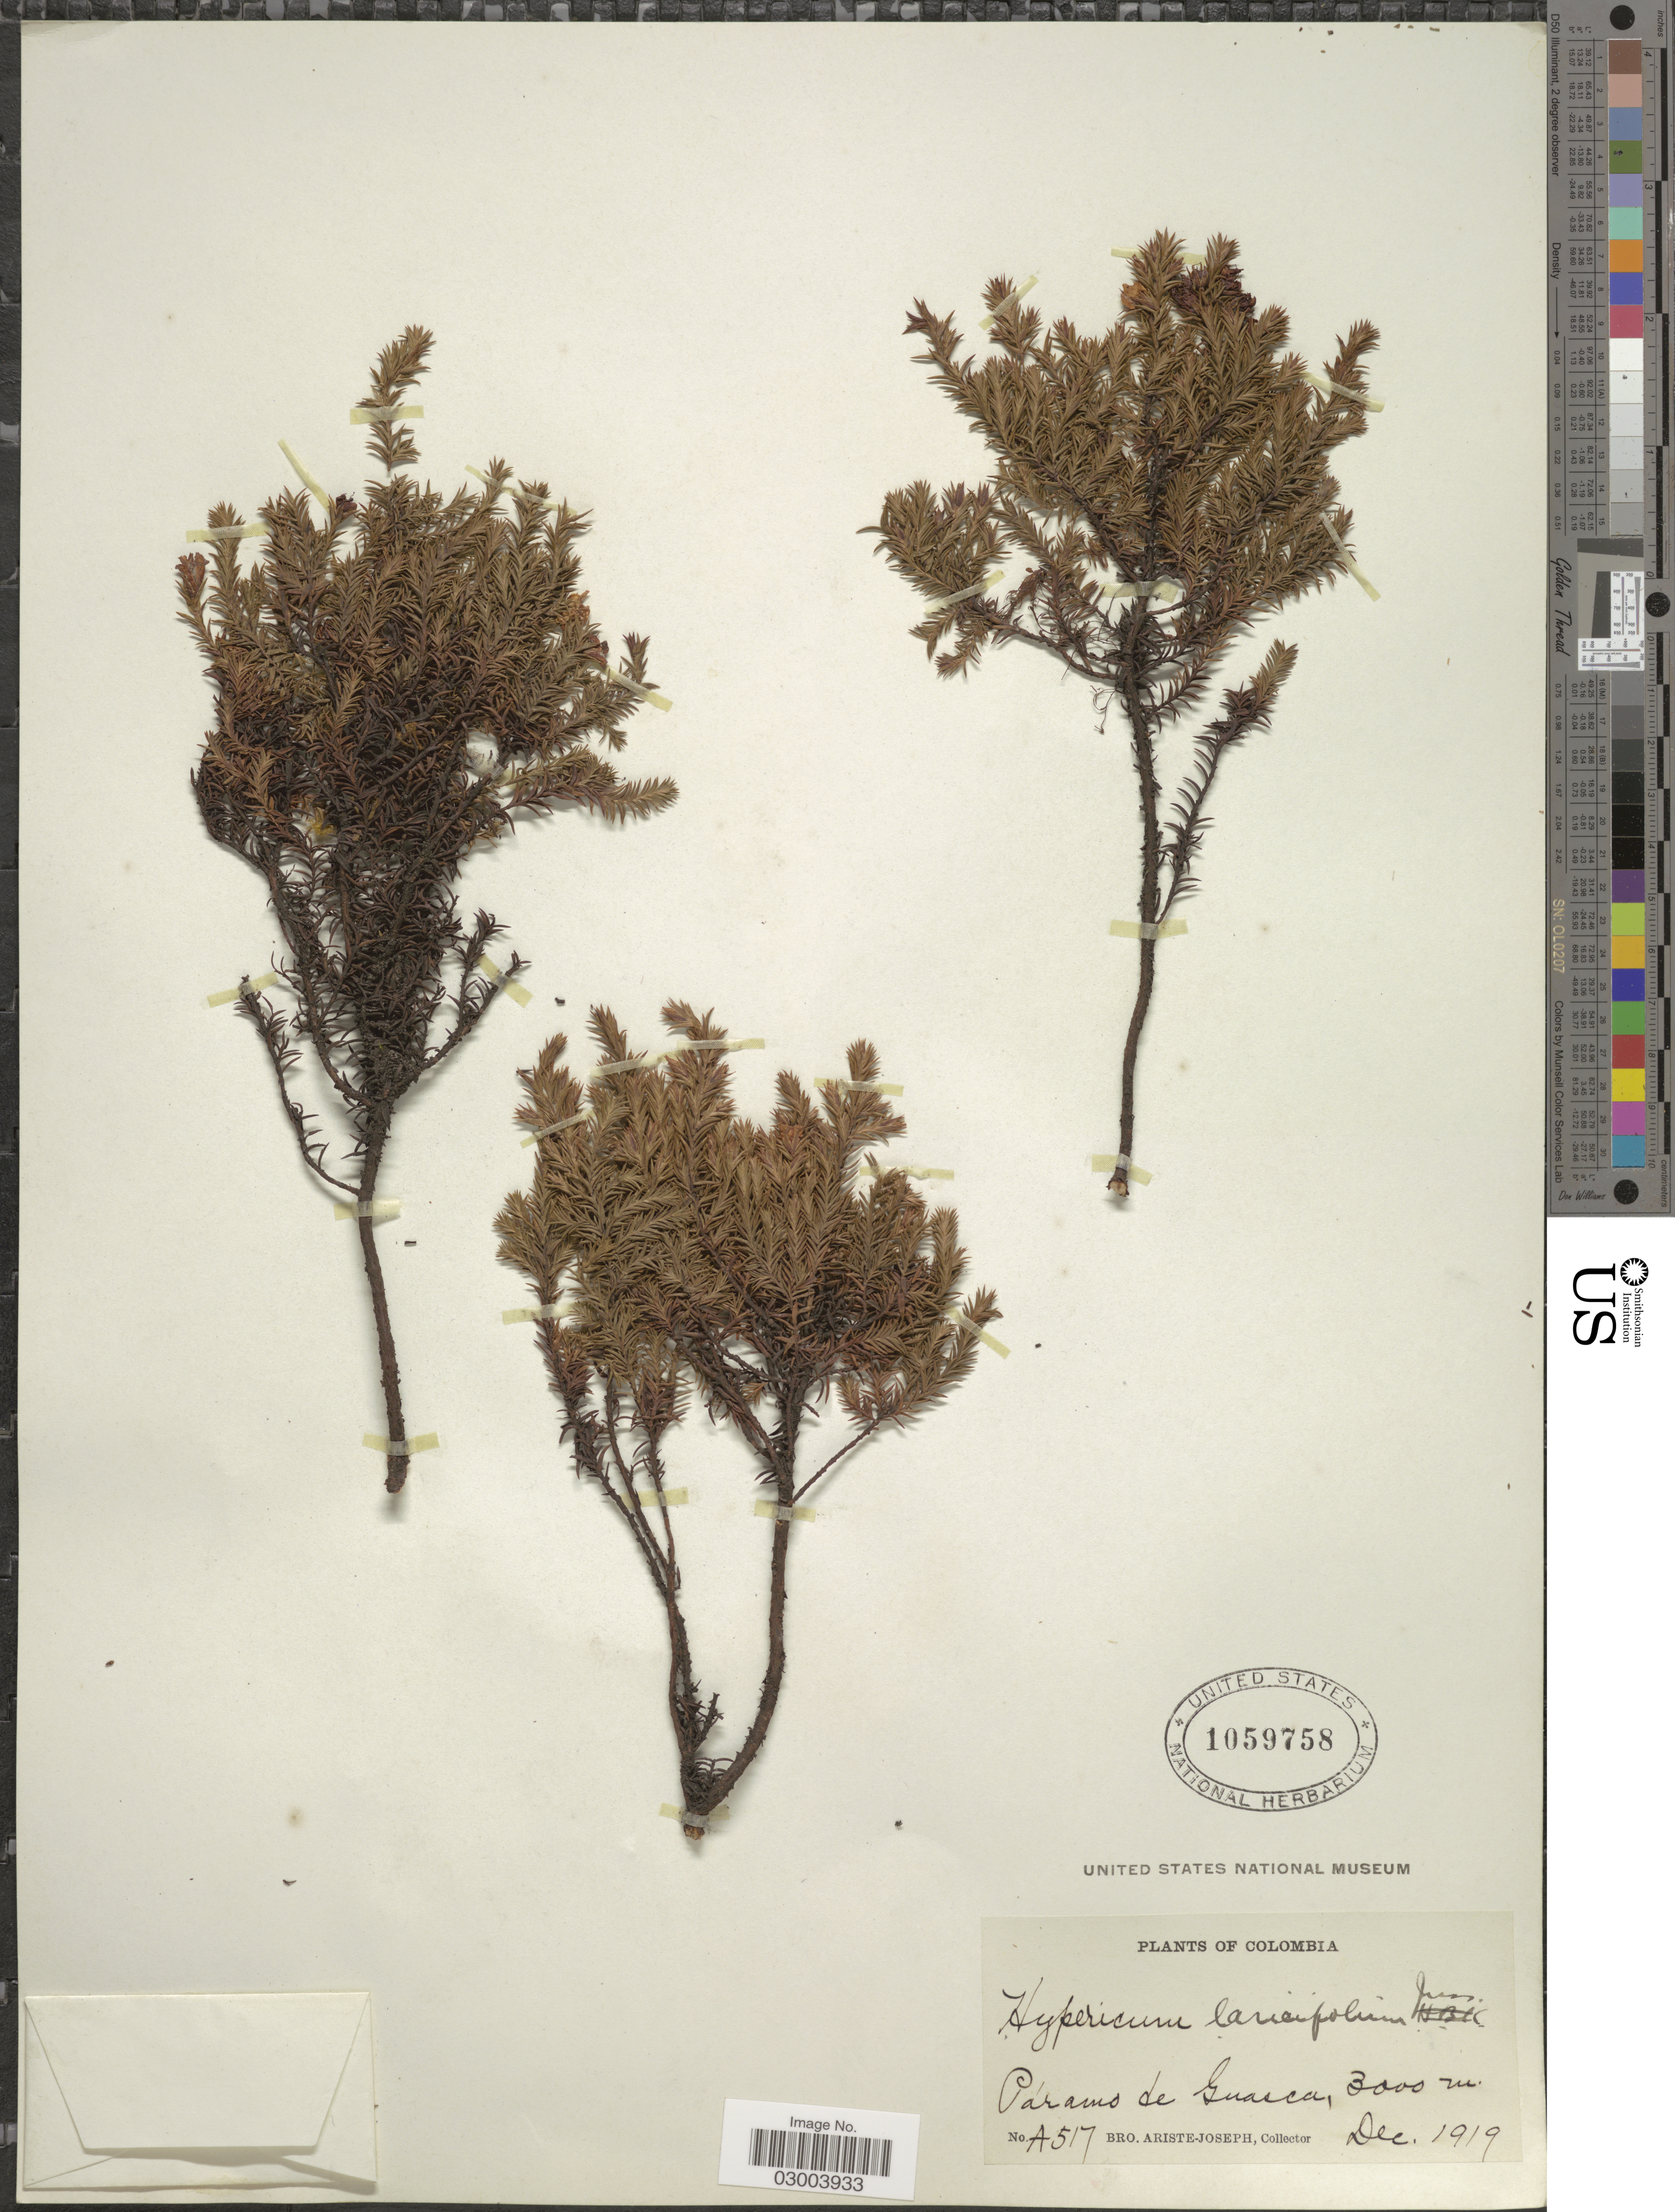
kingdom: Plantae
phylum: Tracheophyta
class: Magnoliopsida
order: Malpighiales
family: Hypericaceae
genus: Hypericum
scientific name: Hypericum laricifolium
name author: Juss.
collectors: Bro. Ariste-Joseph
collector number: A517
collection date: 1919-12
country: Colombia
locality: Páramo de Guasca.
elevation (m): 3000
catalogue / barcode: US 1059758